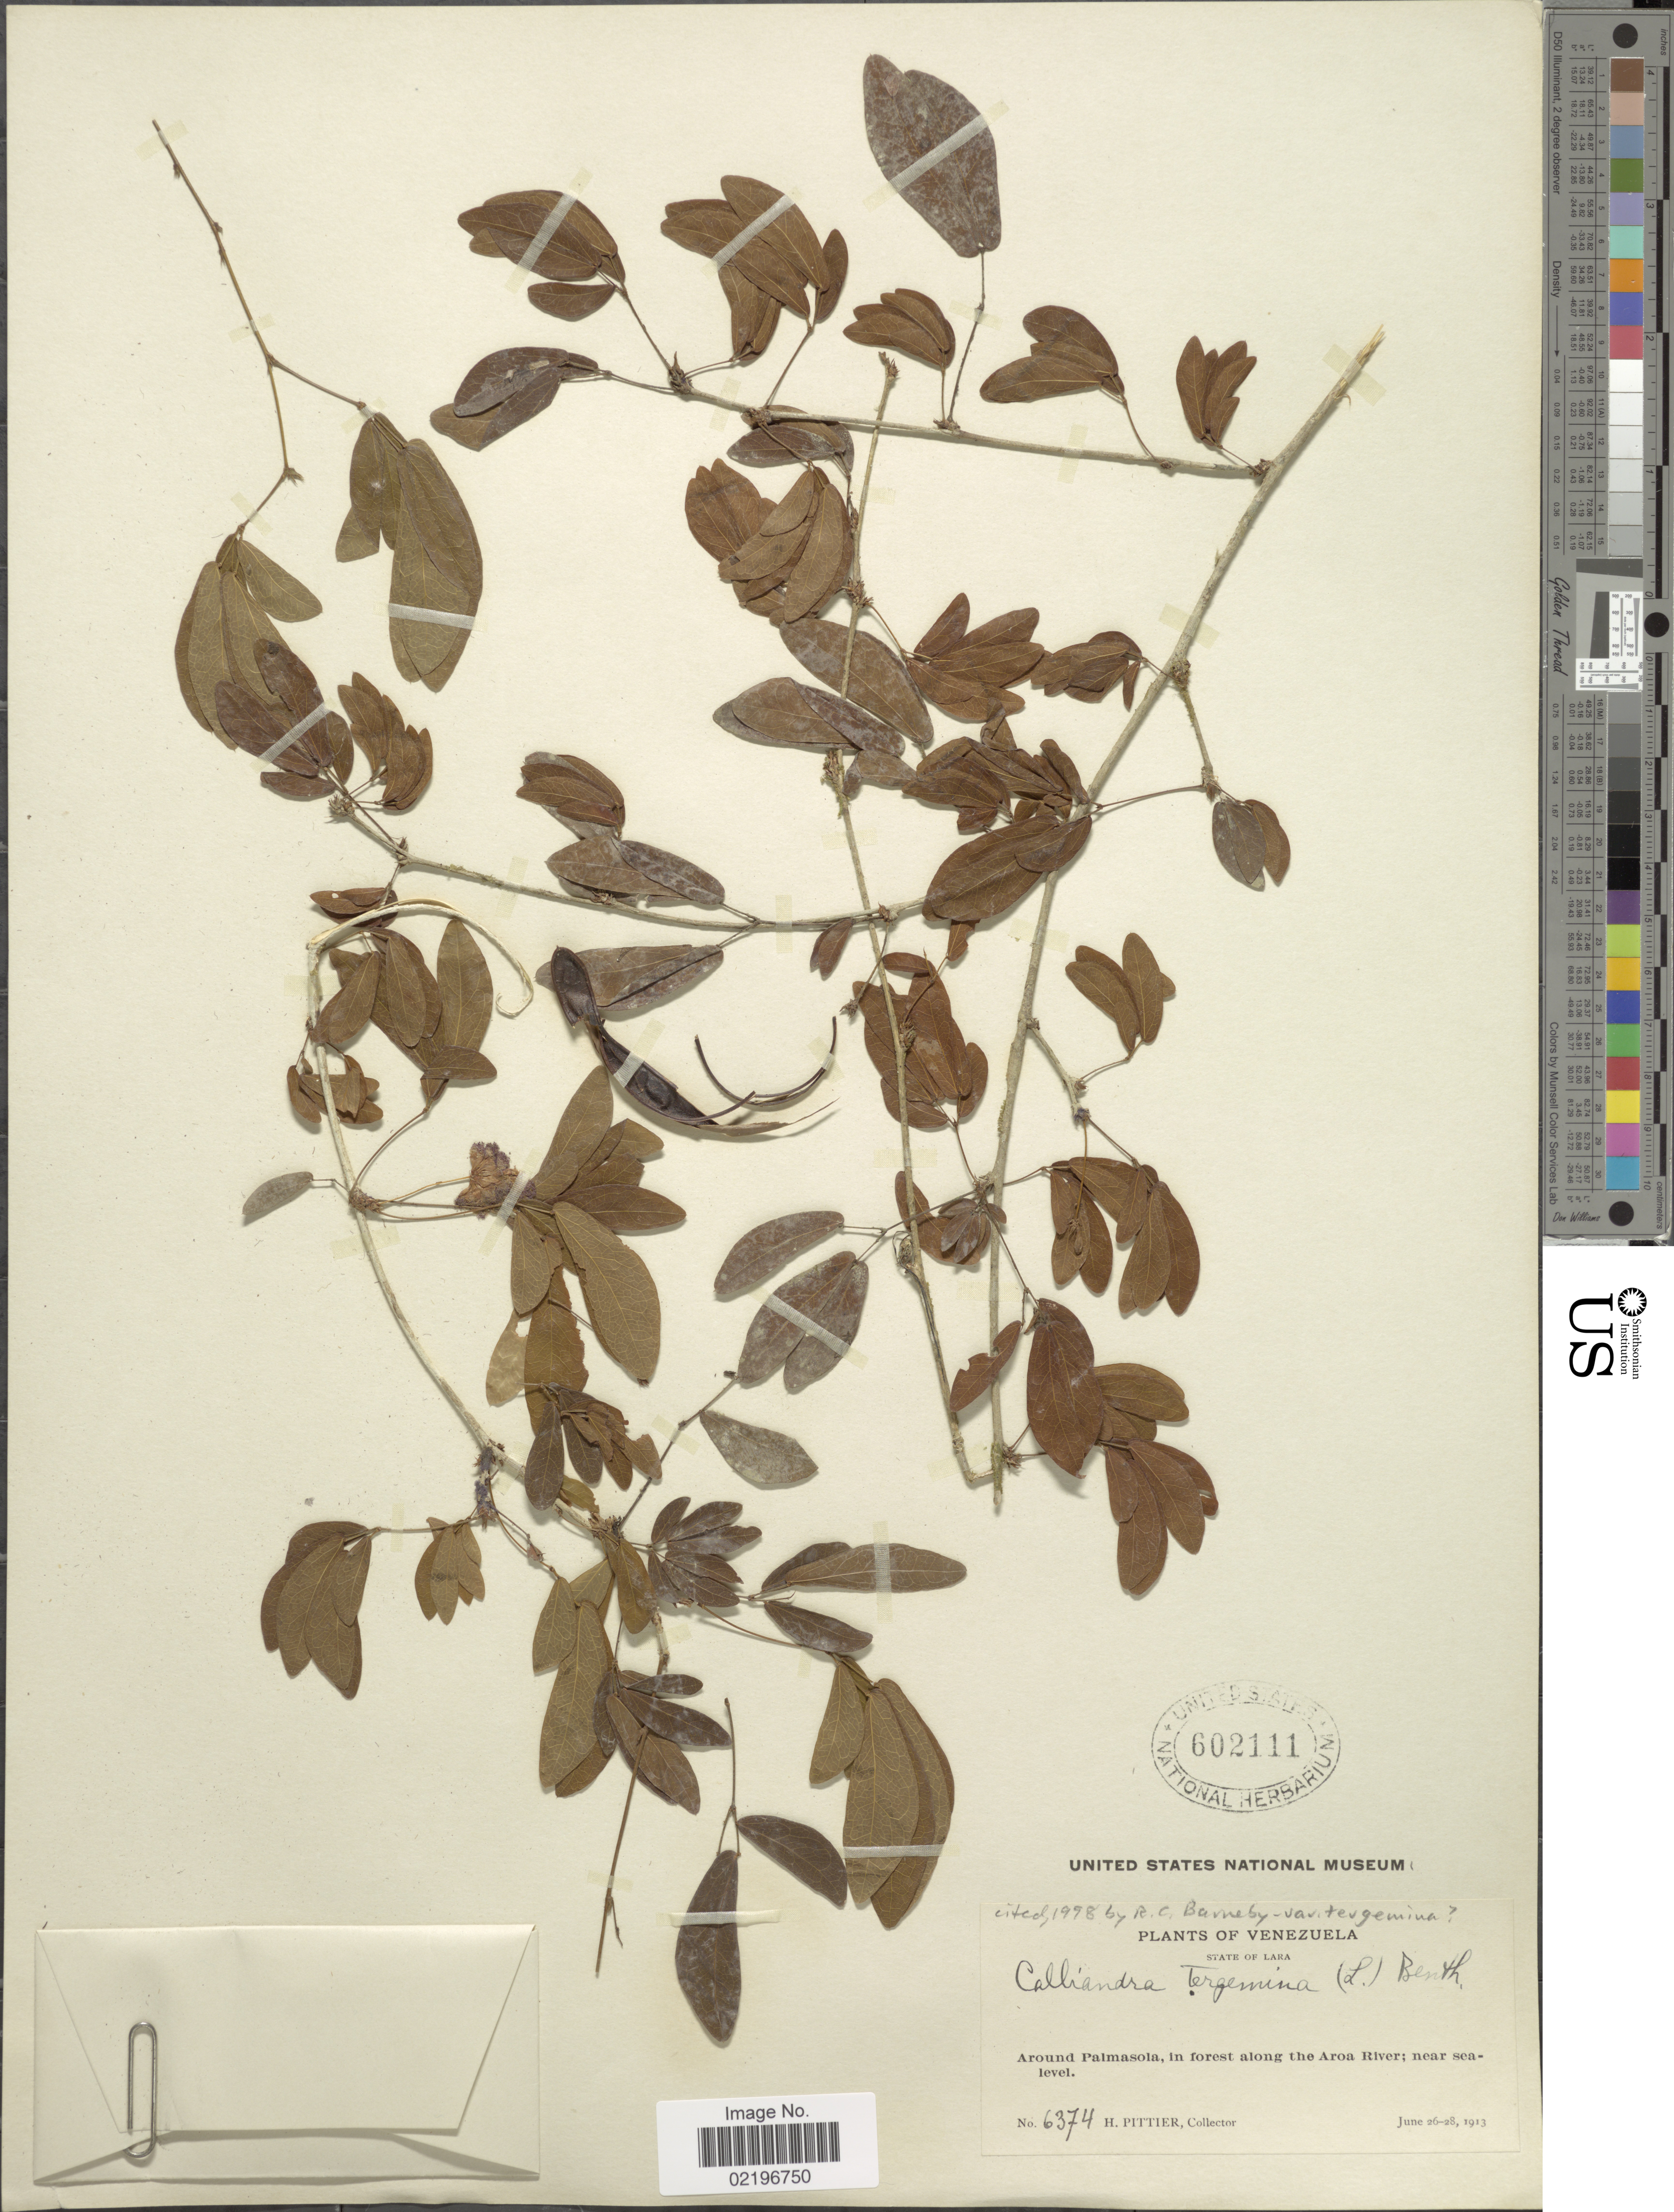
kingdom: Plantae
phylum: Tracheophyta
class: Magnoliopsida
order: Fabales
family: Fabaceae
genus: Calliandra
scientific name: Calliandra tergemina var. tergemina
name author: (L.) Benth.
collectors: H. F. Pittier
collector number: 6374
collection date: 1913-06-26/1913-06-28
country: Venezuela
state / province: Lara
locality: Around Palmasola, in forest along the Aroa River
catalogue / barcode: US 602111